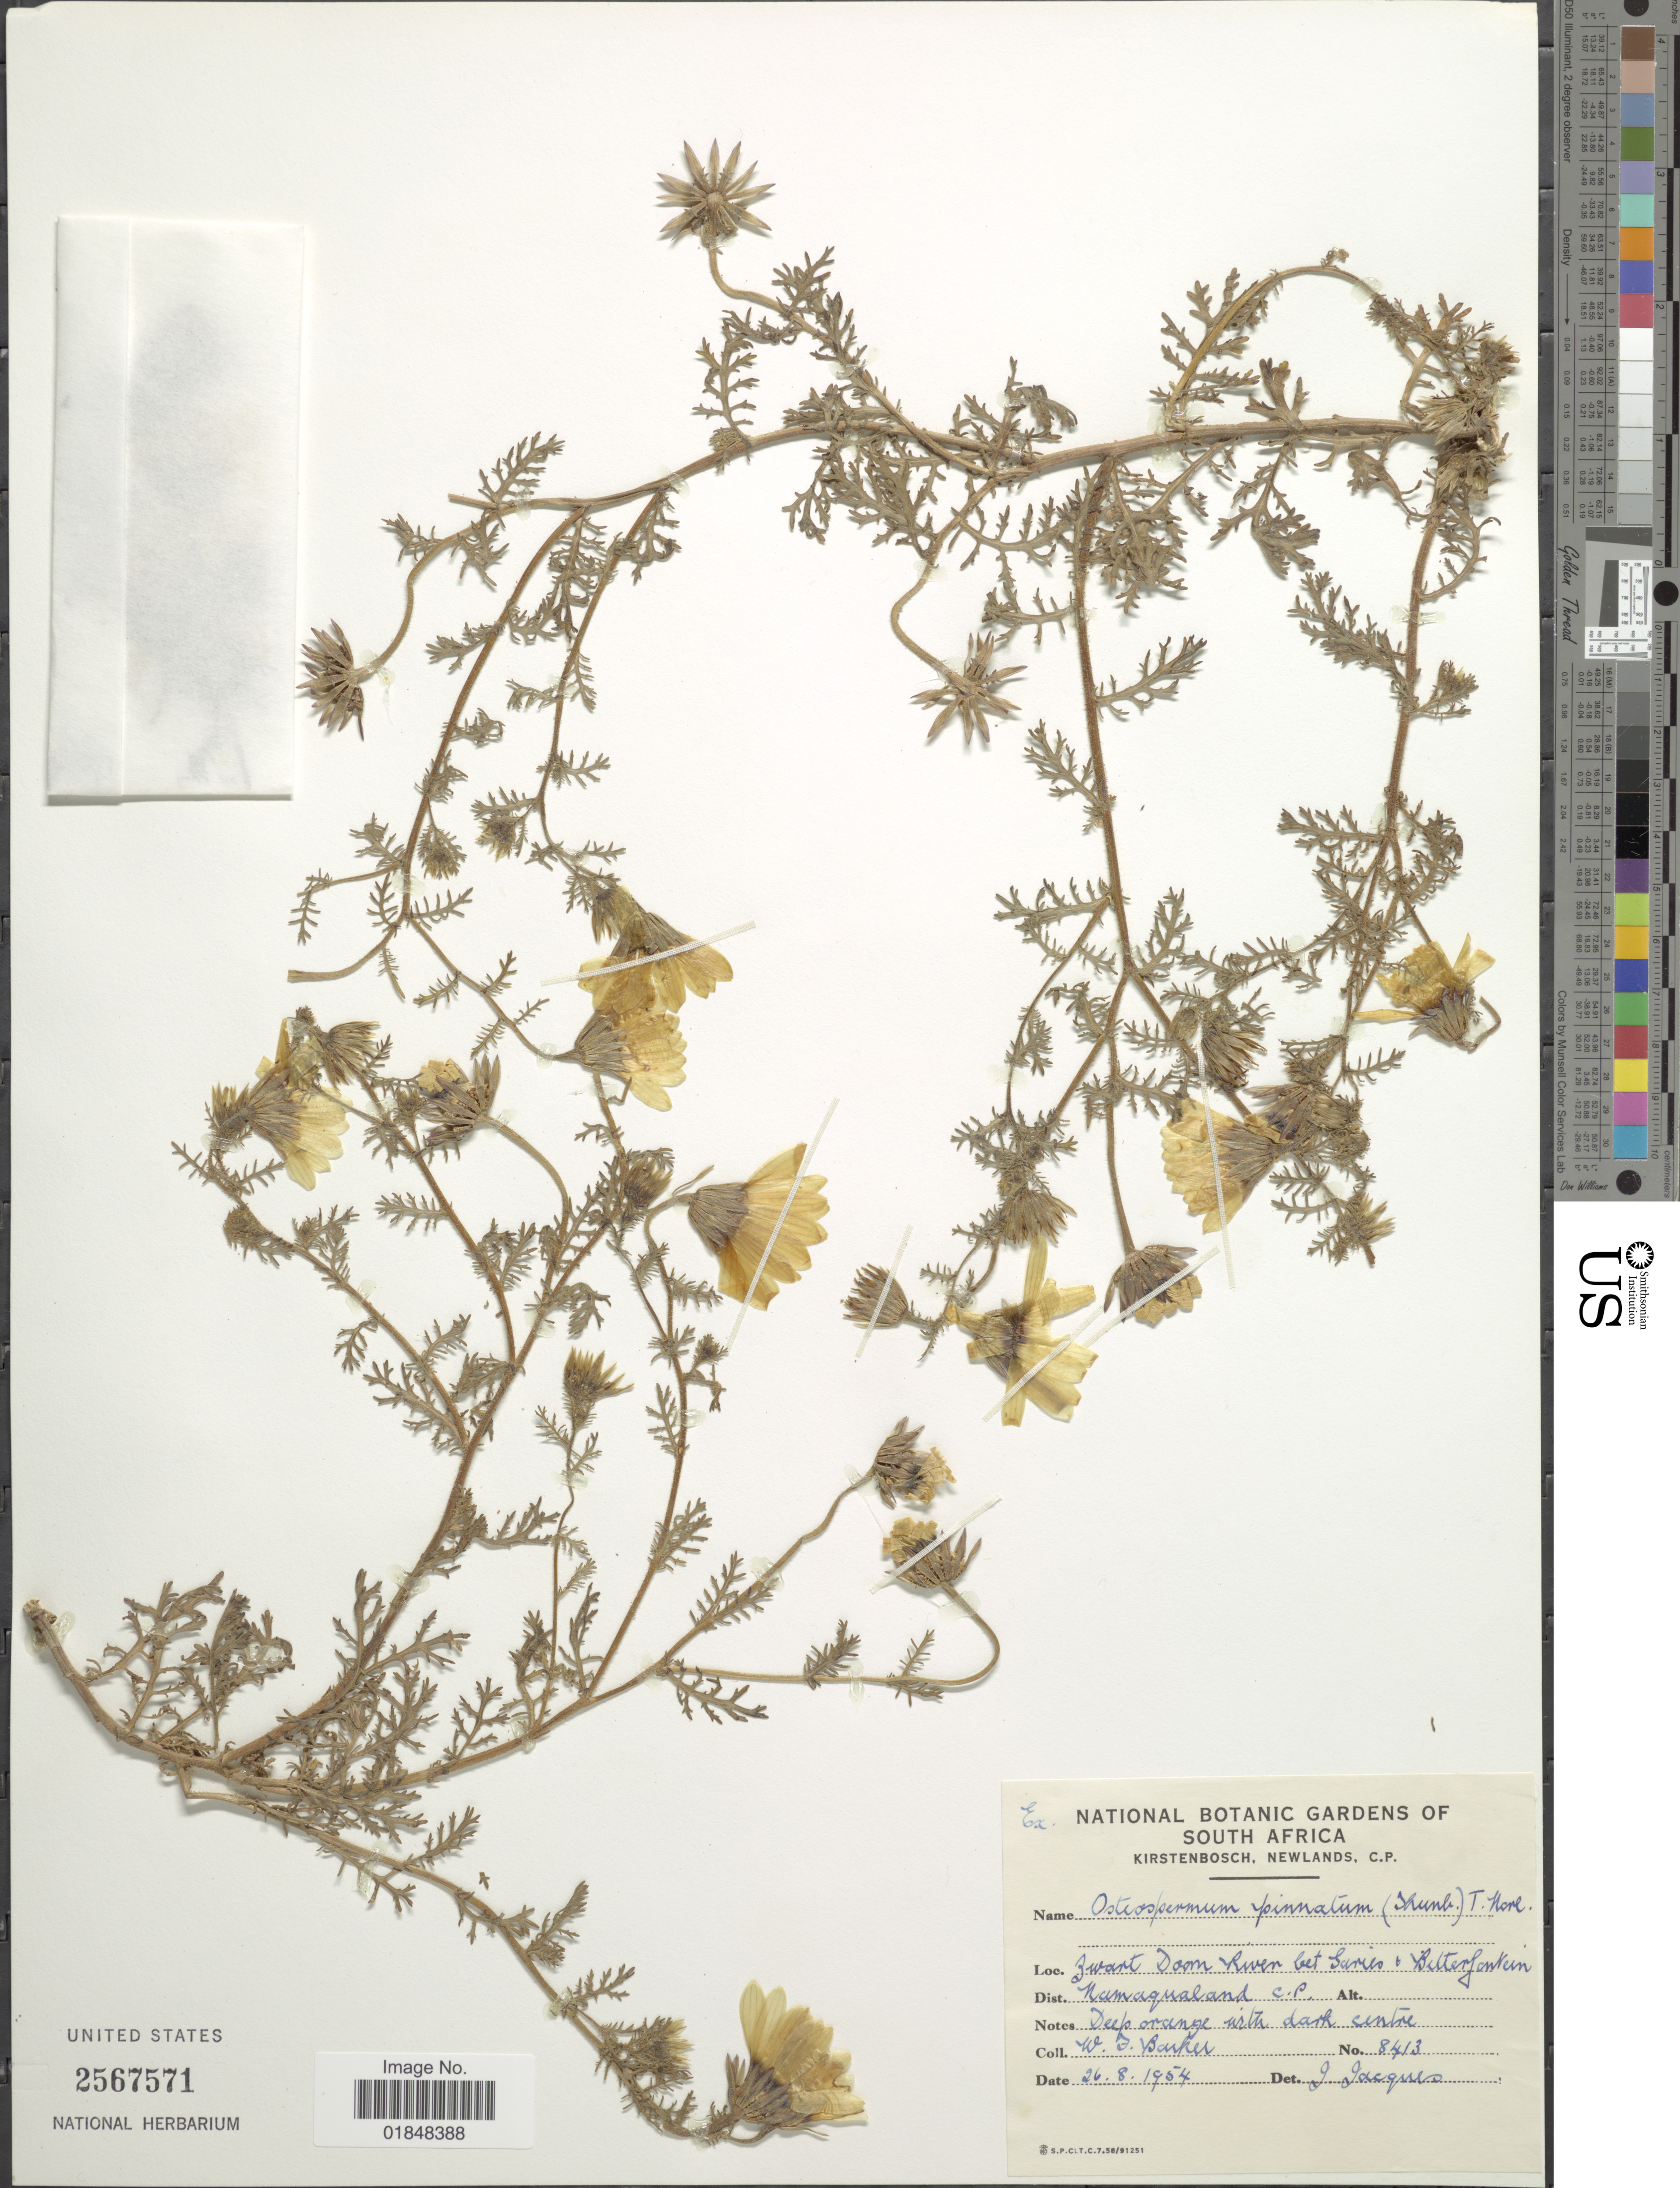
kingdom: Plantae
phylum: Tracheophyta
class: Magnoliopsida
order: Asterales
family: Asteraceae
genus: Osteospermum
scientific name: Osteospermum pinnatum var. pinnatum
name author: (Thunb.) Norl.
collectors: W. F. Barker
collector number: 8413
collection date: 1954-08-26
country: South Africa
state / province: Western Cape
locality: Dist. namaqualand. Zwart Doom River vet Garies + Bitterfontein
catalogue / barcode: US 2567571